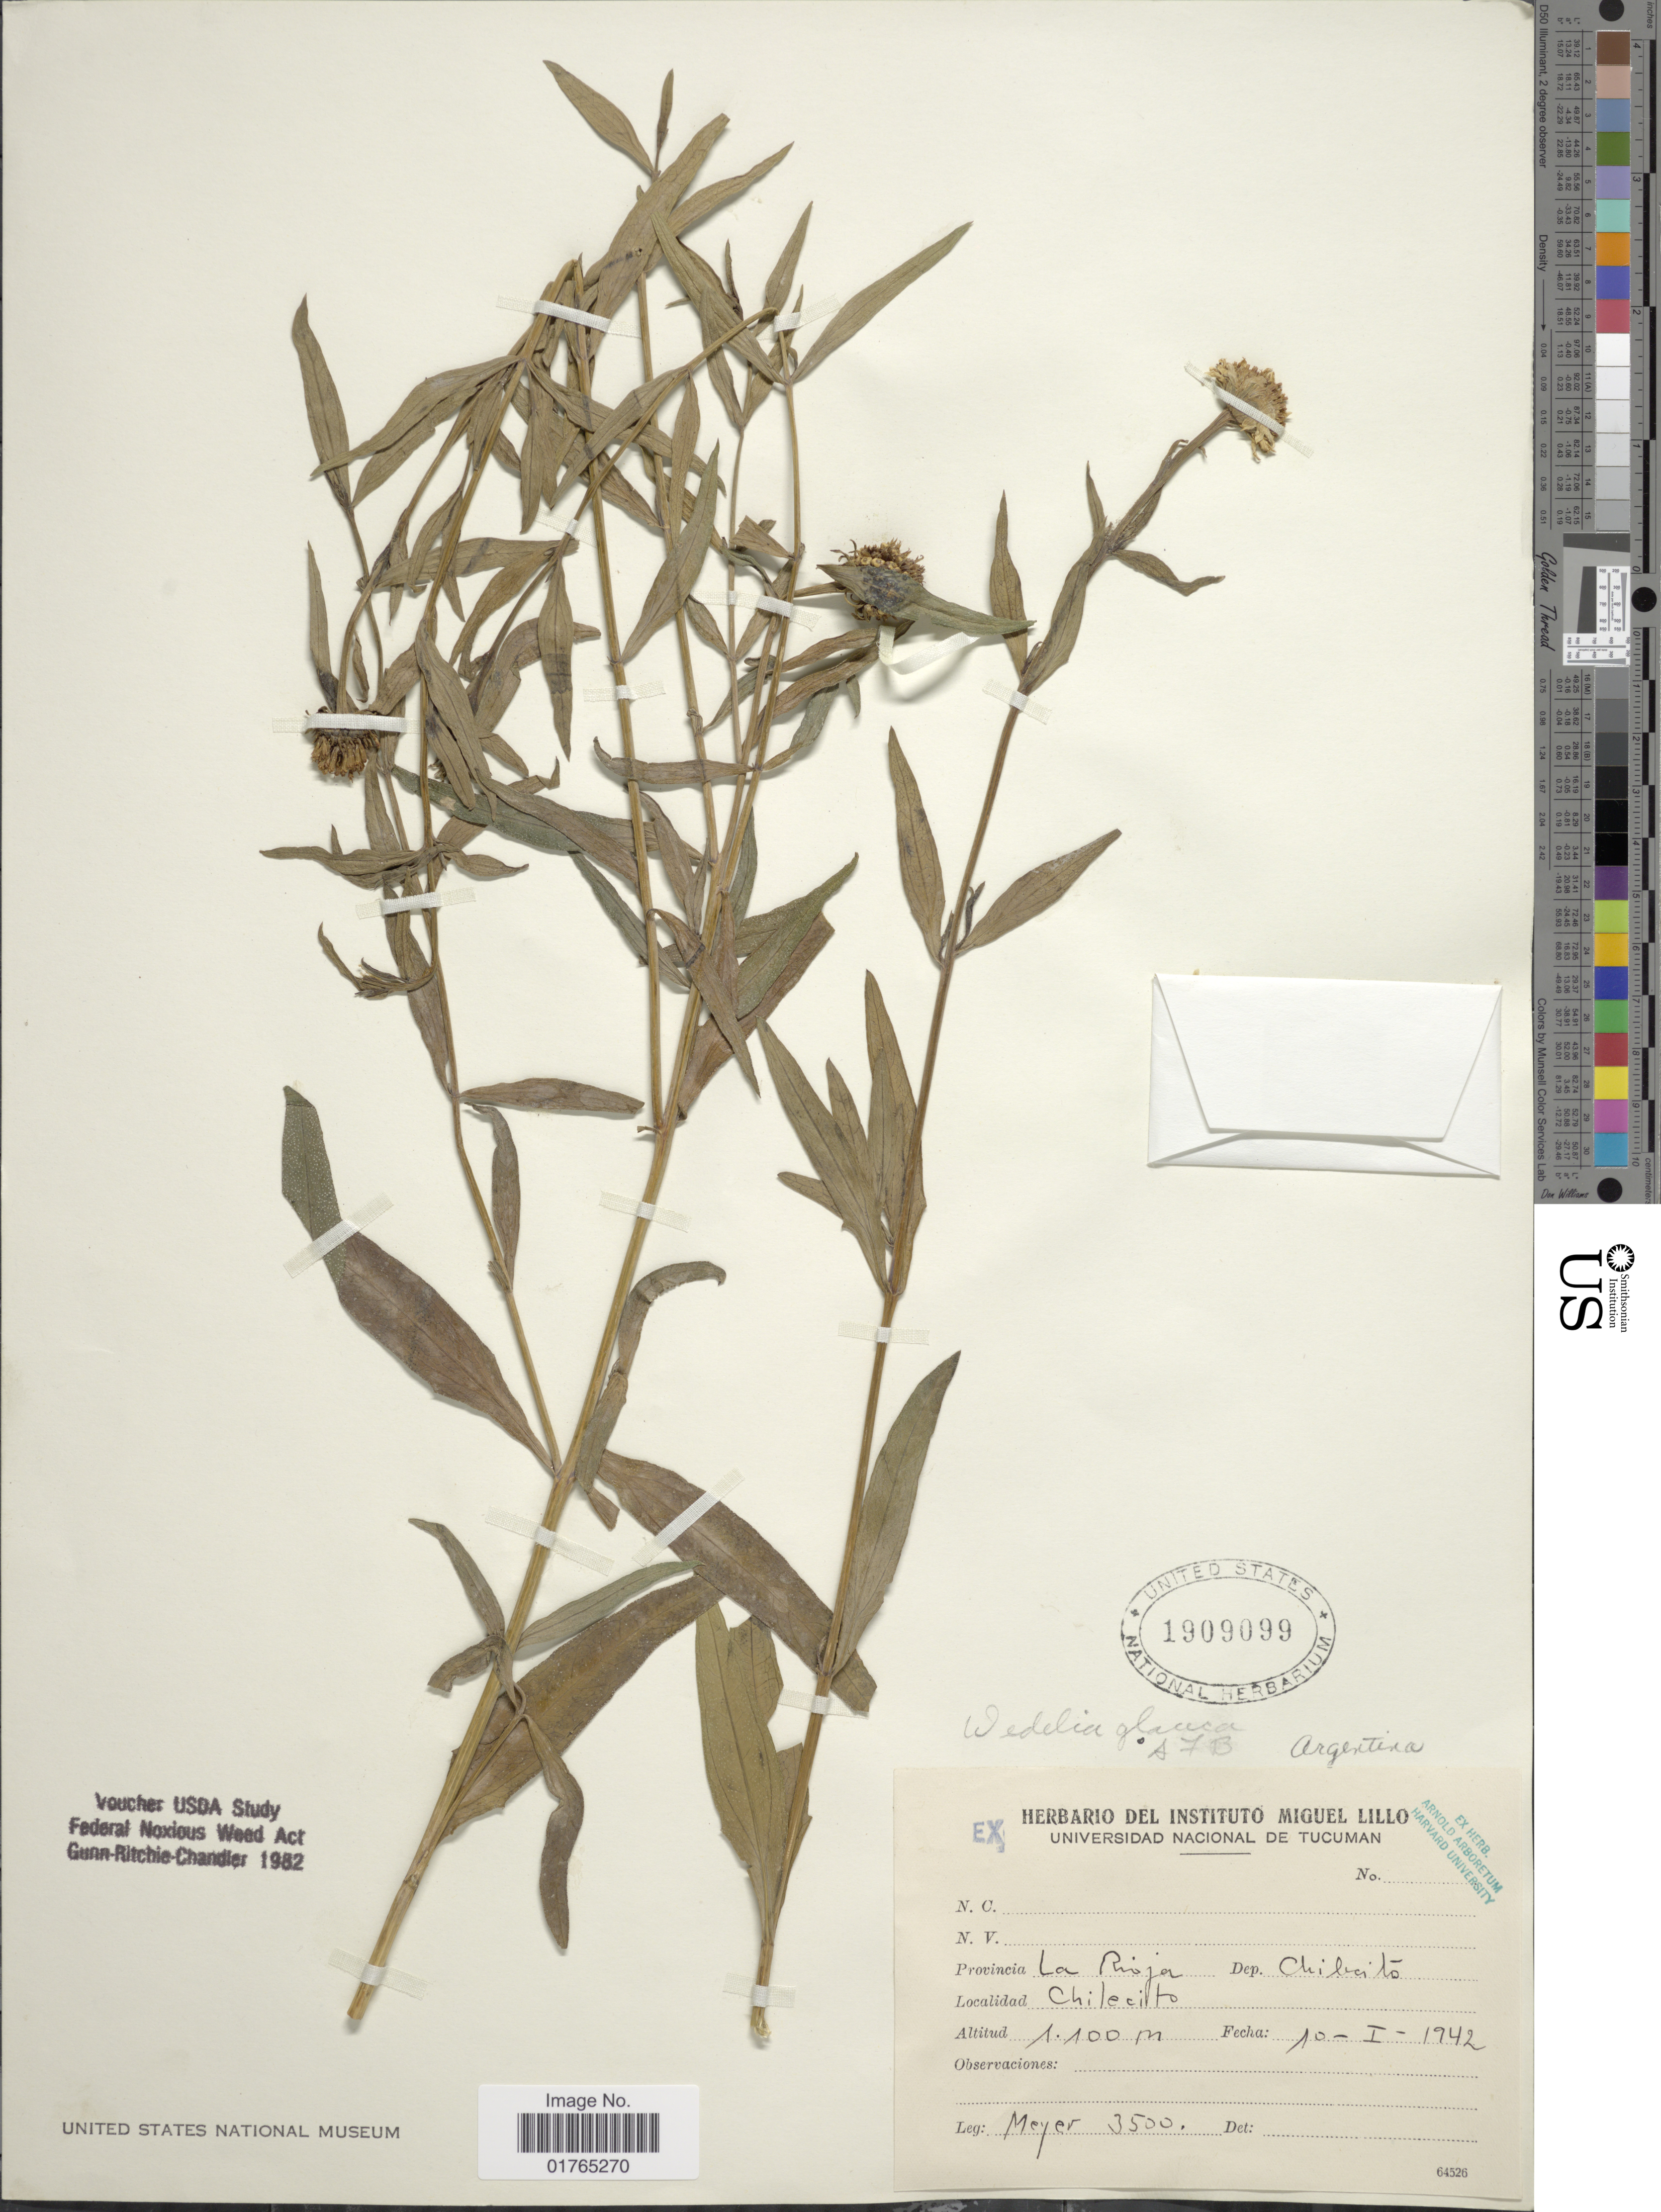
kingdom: Plantae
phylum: Tracheophyta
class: Magnoliopsida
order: Asterales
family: Asteraceae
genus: Pascalia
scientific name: Pascalia glauca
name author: Ortega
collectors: -- Meyer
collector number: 3500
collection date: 1942-01-10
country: Argentina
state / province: La Rioja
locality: Dep. Chibeita, Chilecito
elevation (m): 1100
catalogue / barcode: US 1909099